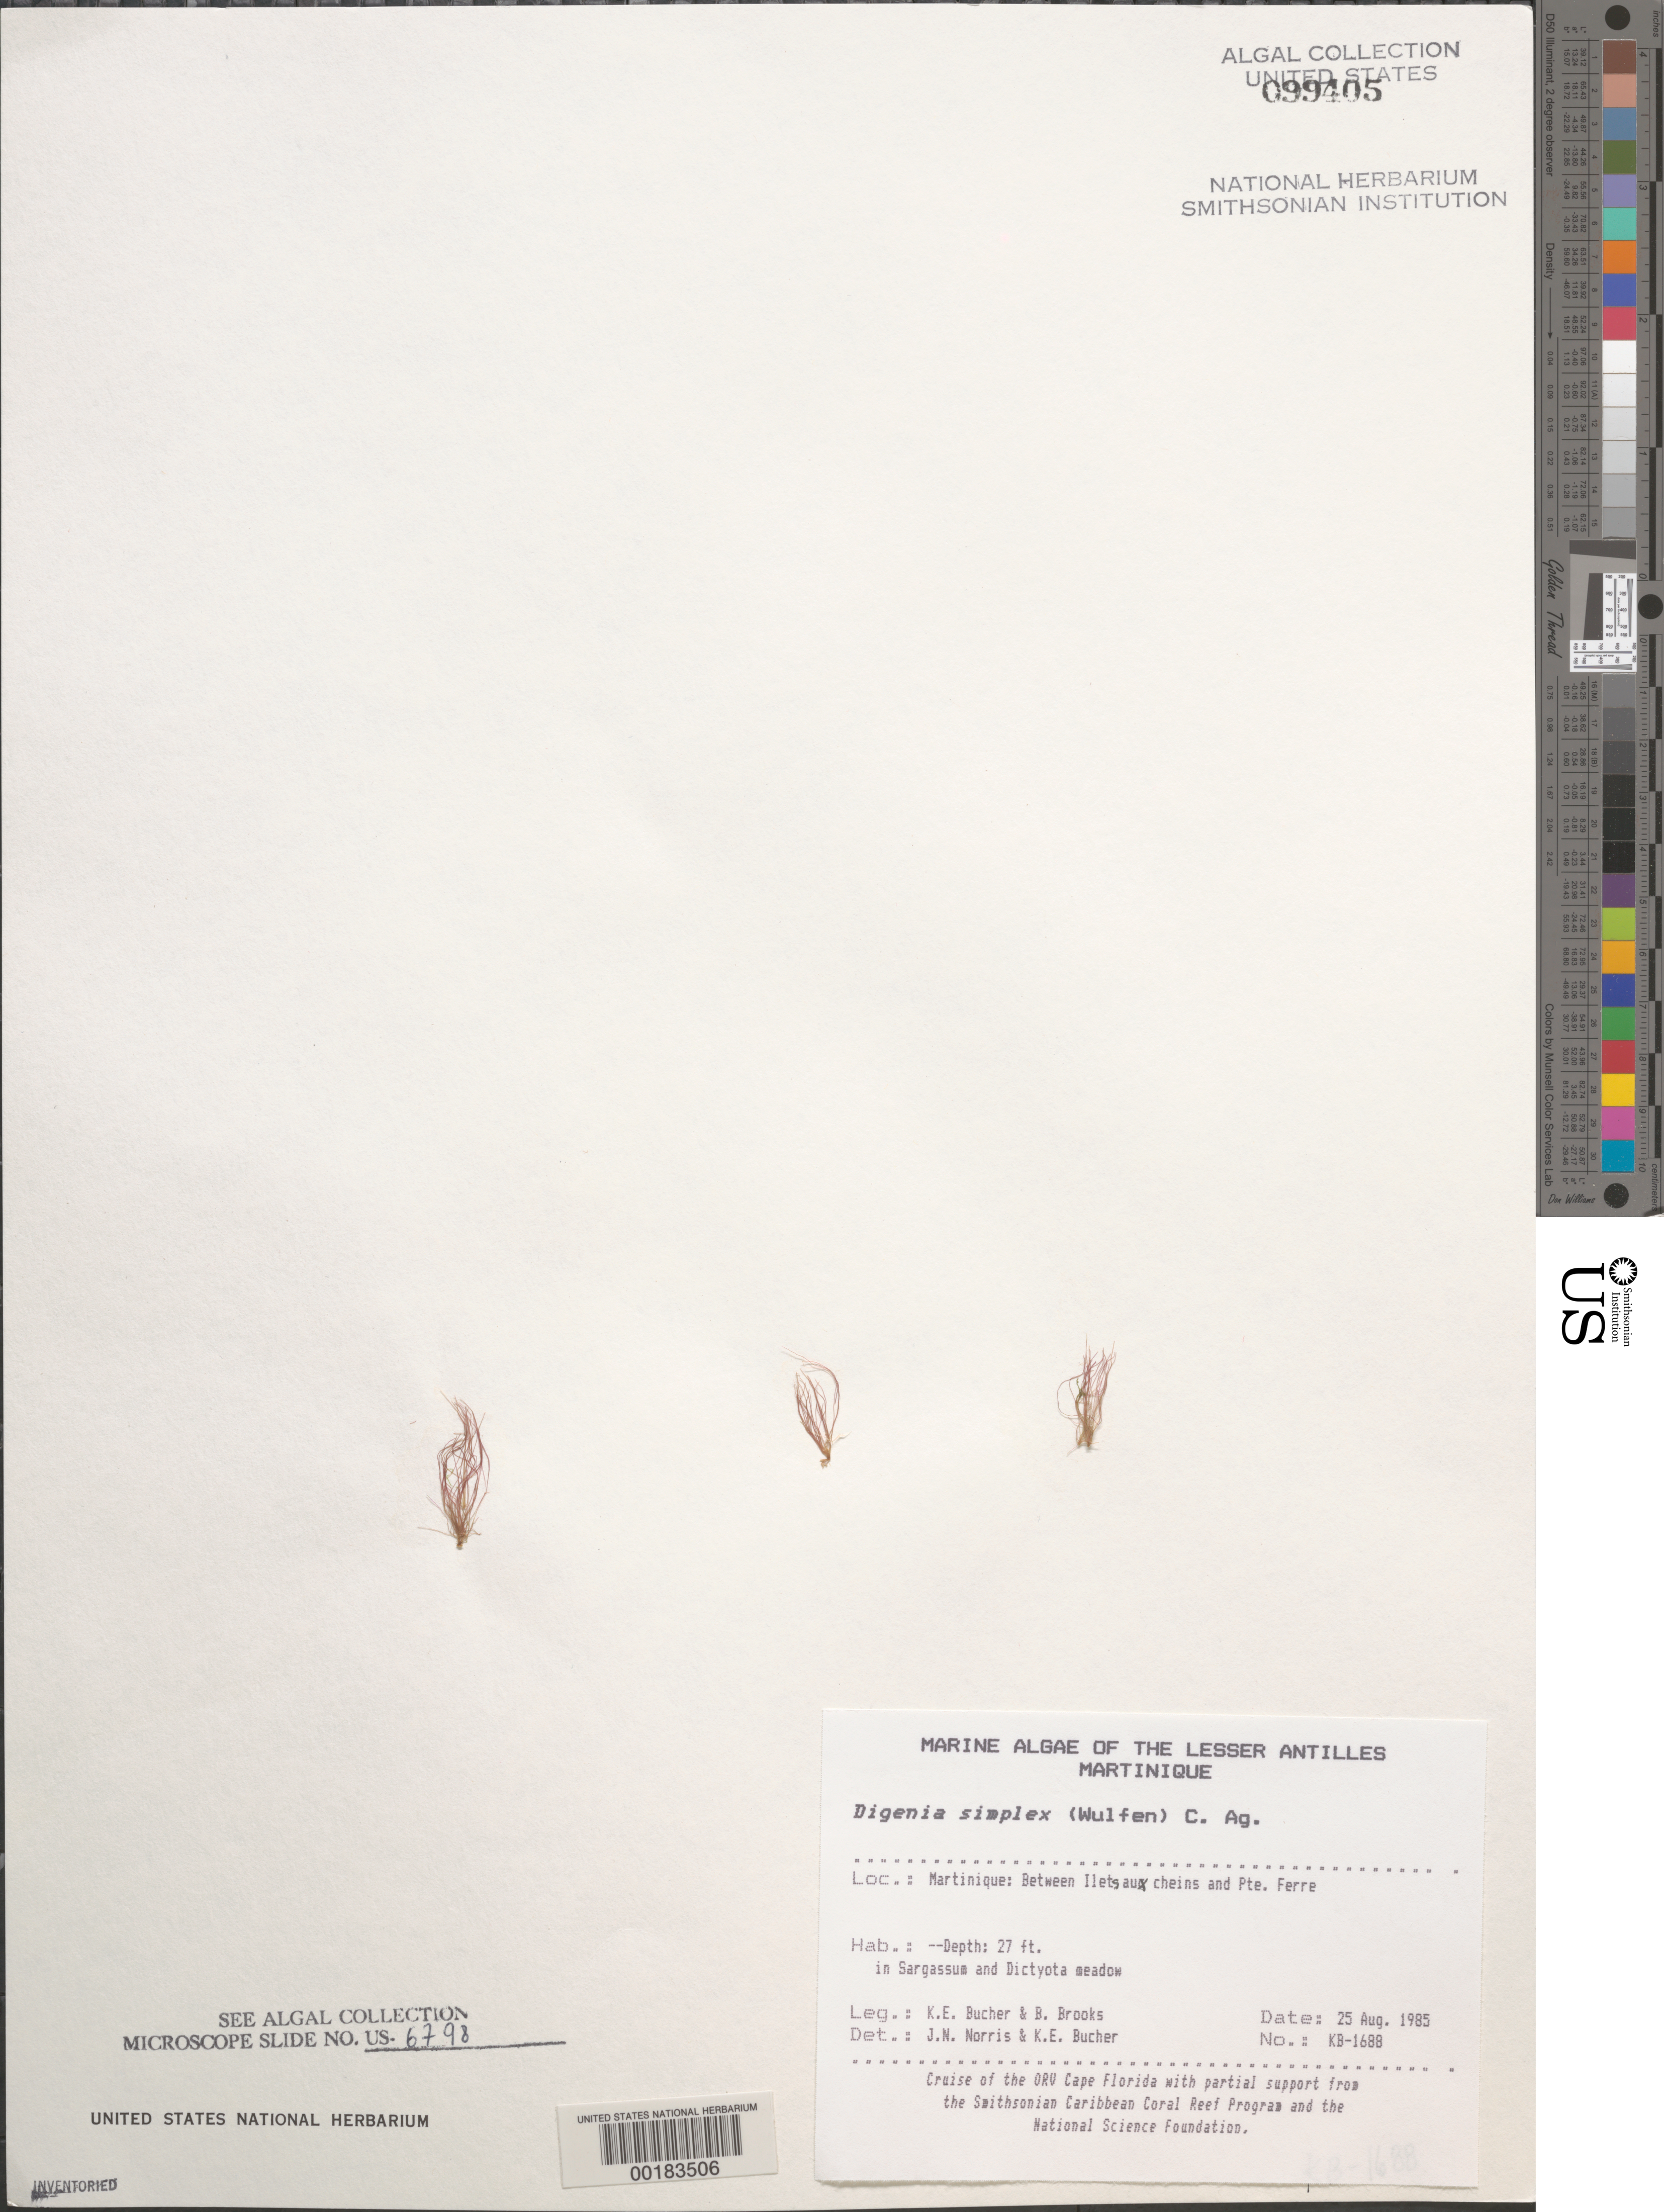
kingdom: Plantae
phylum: Rhodophyta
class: Florideophyceae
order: Ceramiales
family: Rhodomelaceae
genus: Digenea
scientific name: Digenea simplex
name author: (Wulfen) C. Agardh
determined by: Norris, J. N.; Bucher, K. E.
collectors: K. E. Bucher & B. Brooks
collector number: Kb-1688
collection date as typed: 25 Aug 1985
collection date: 1985-08-25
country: Martinique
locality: Between Ilet aux Cheins and Pointe Ferre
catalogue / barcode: US 99405